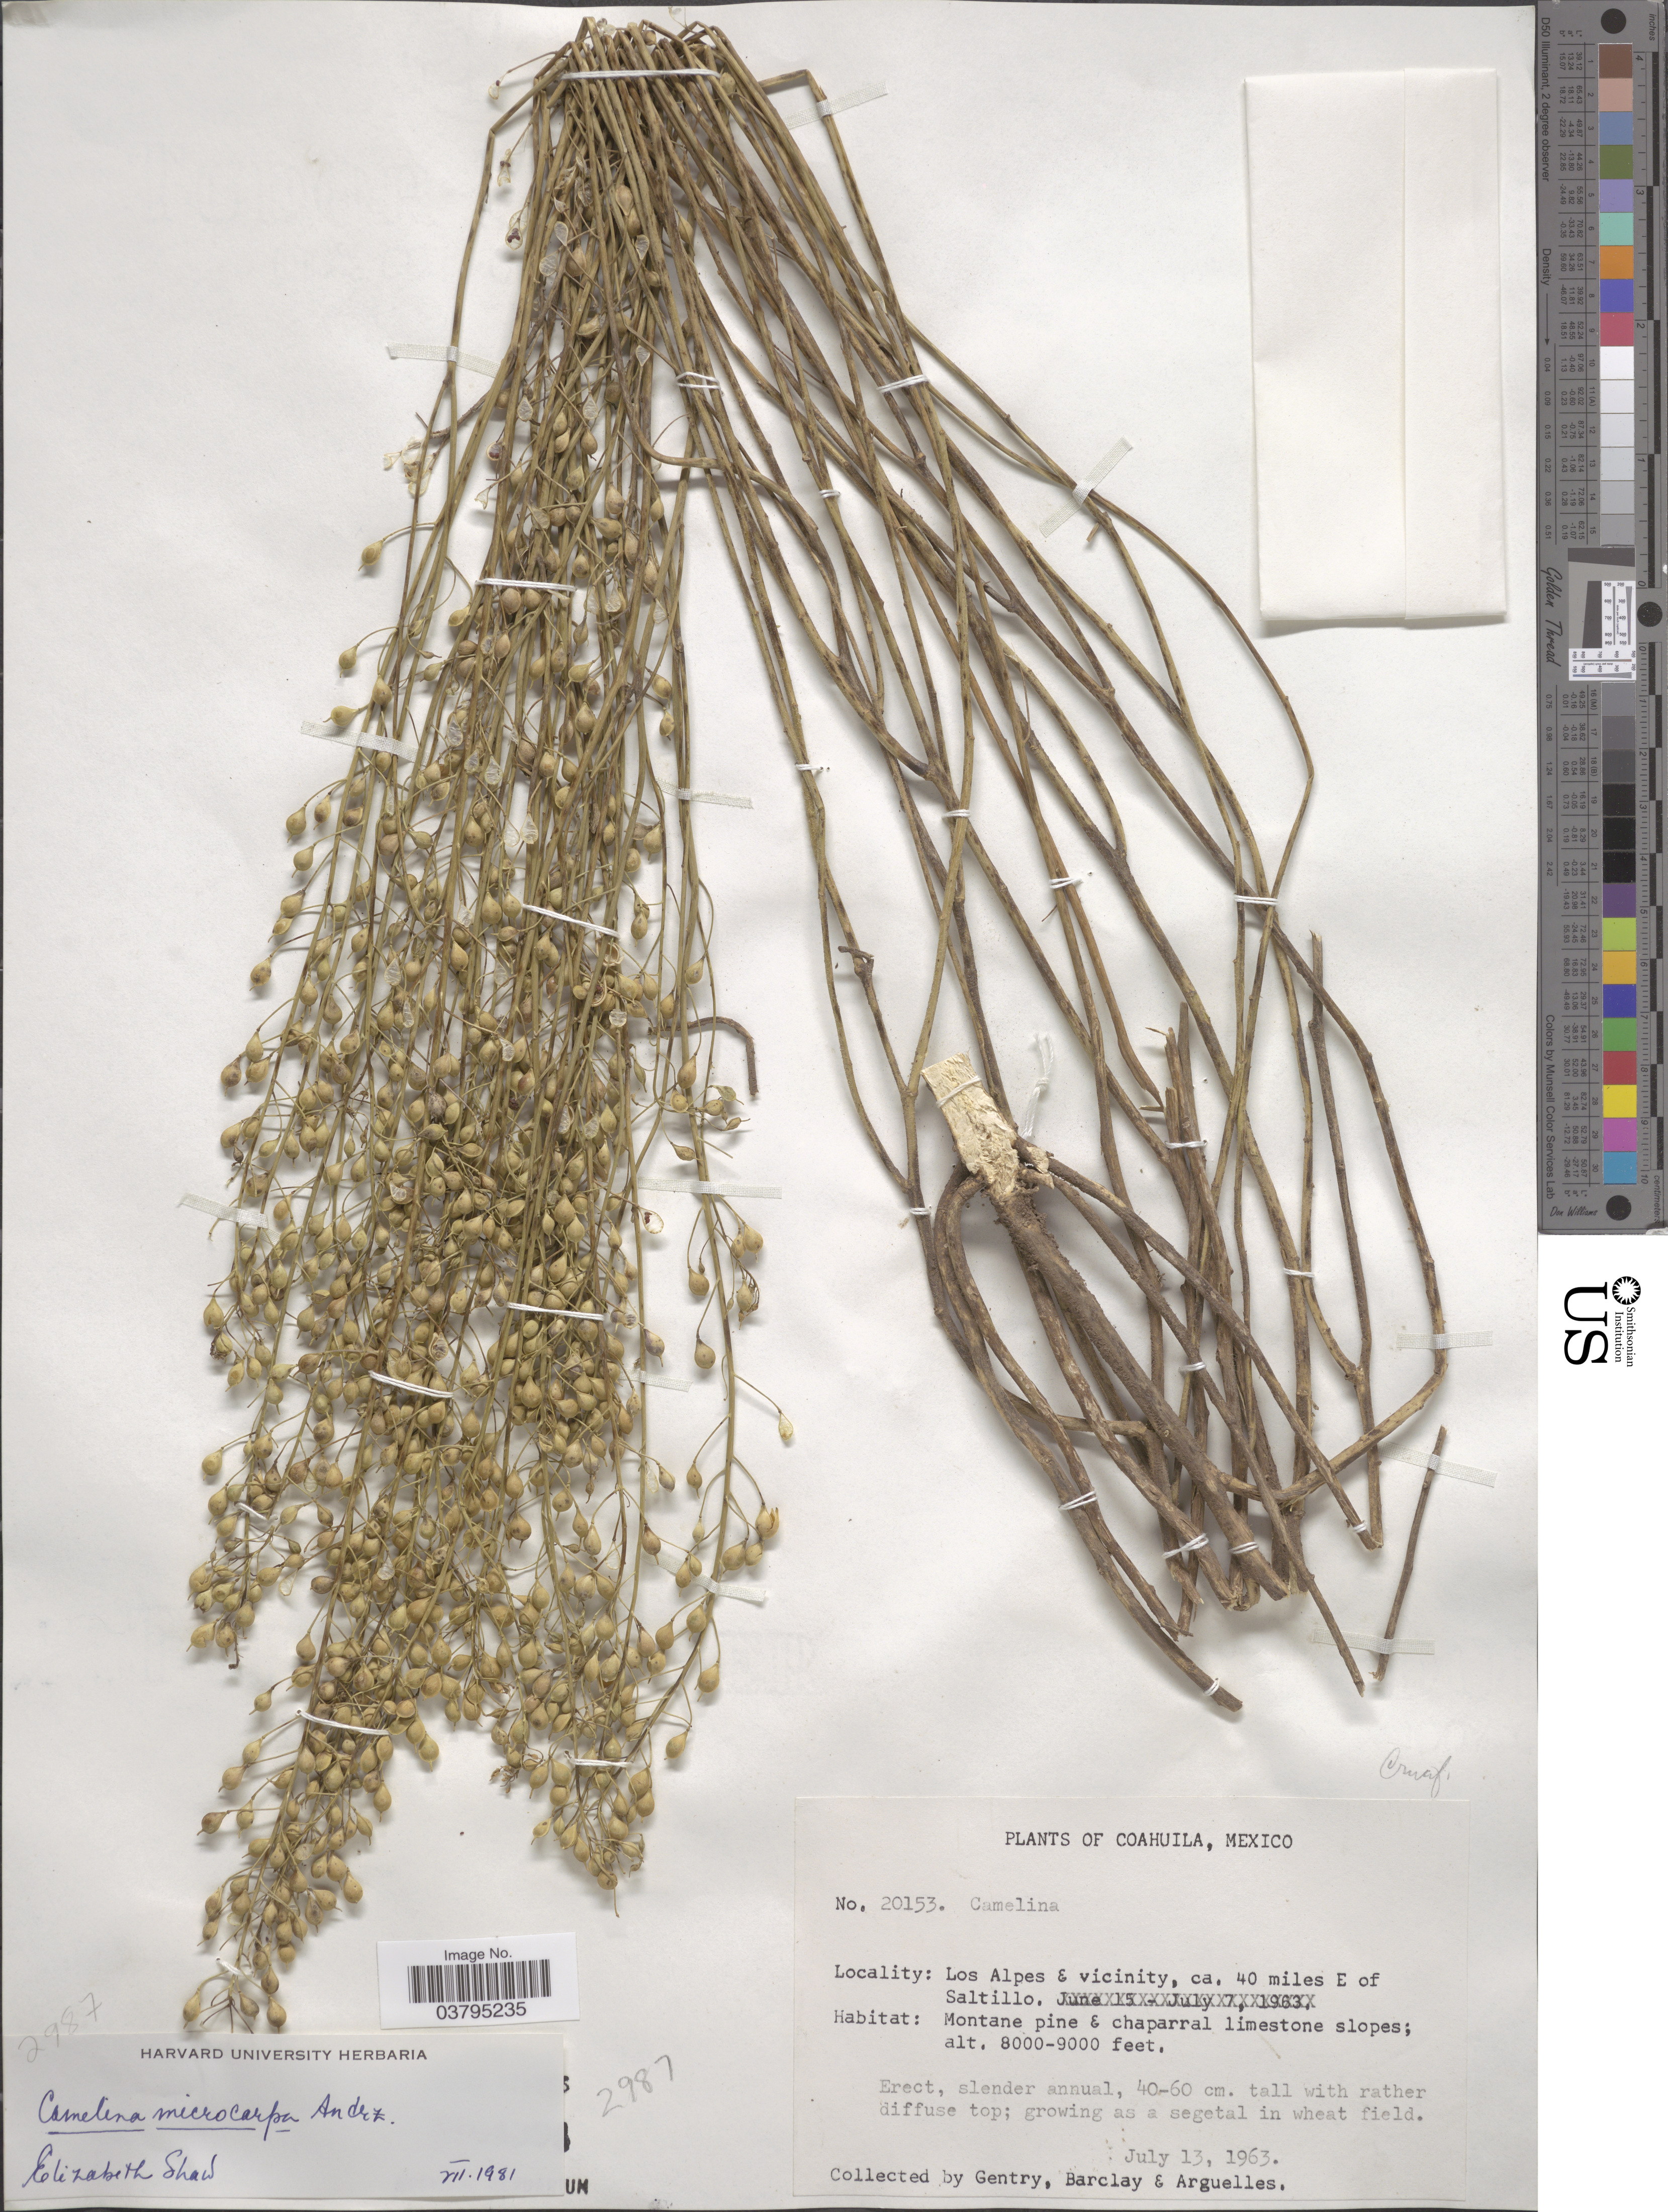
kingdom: Plantae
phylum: Tracheophyta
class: Magnoliopsida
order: Brassicales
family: Brassicaceae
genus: Camelina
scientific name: Camelina microcarpa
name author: DC.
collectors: Gentry, --, -- Barclay & Arguelles, --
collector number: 20153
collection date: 1963-07-13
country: Mexico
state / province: Coahuila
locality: Los Alpes & vicinity, ca. 40 miles E of Saltillo. Montane pine & chaparral limestone slopes.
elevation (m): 2438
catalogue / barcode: US 2764394